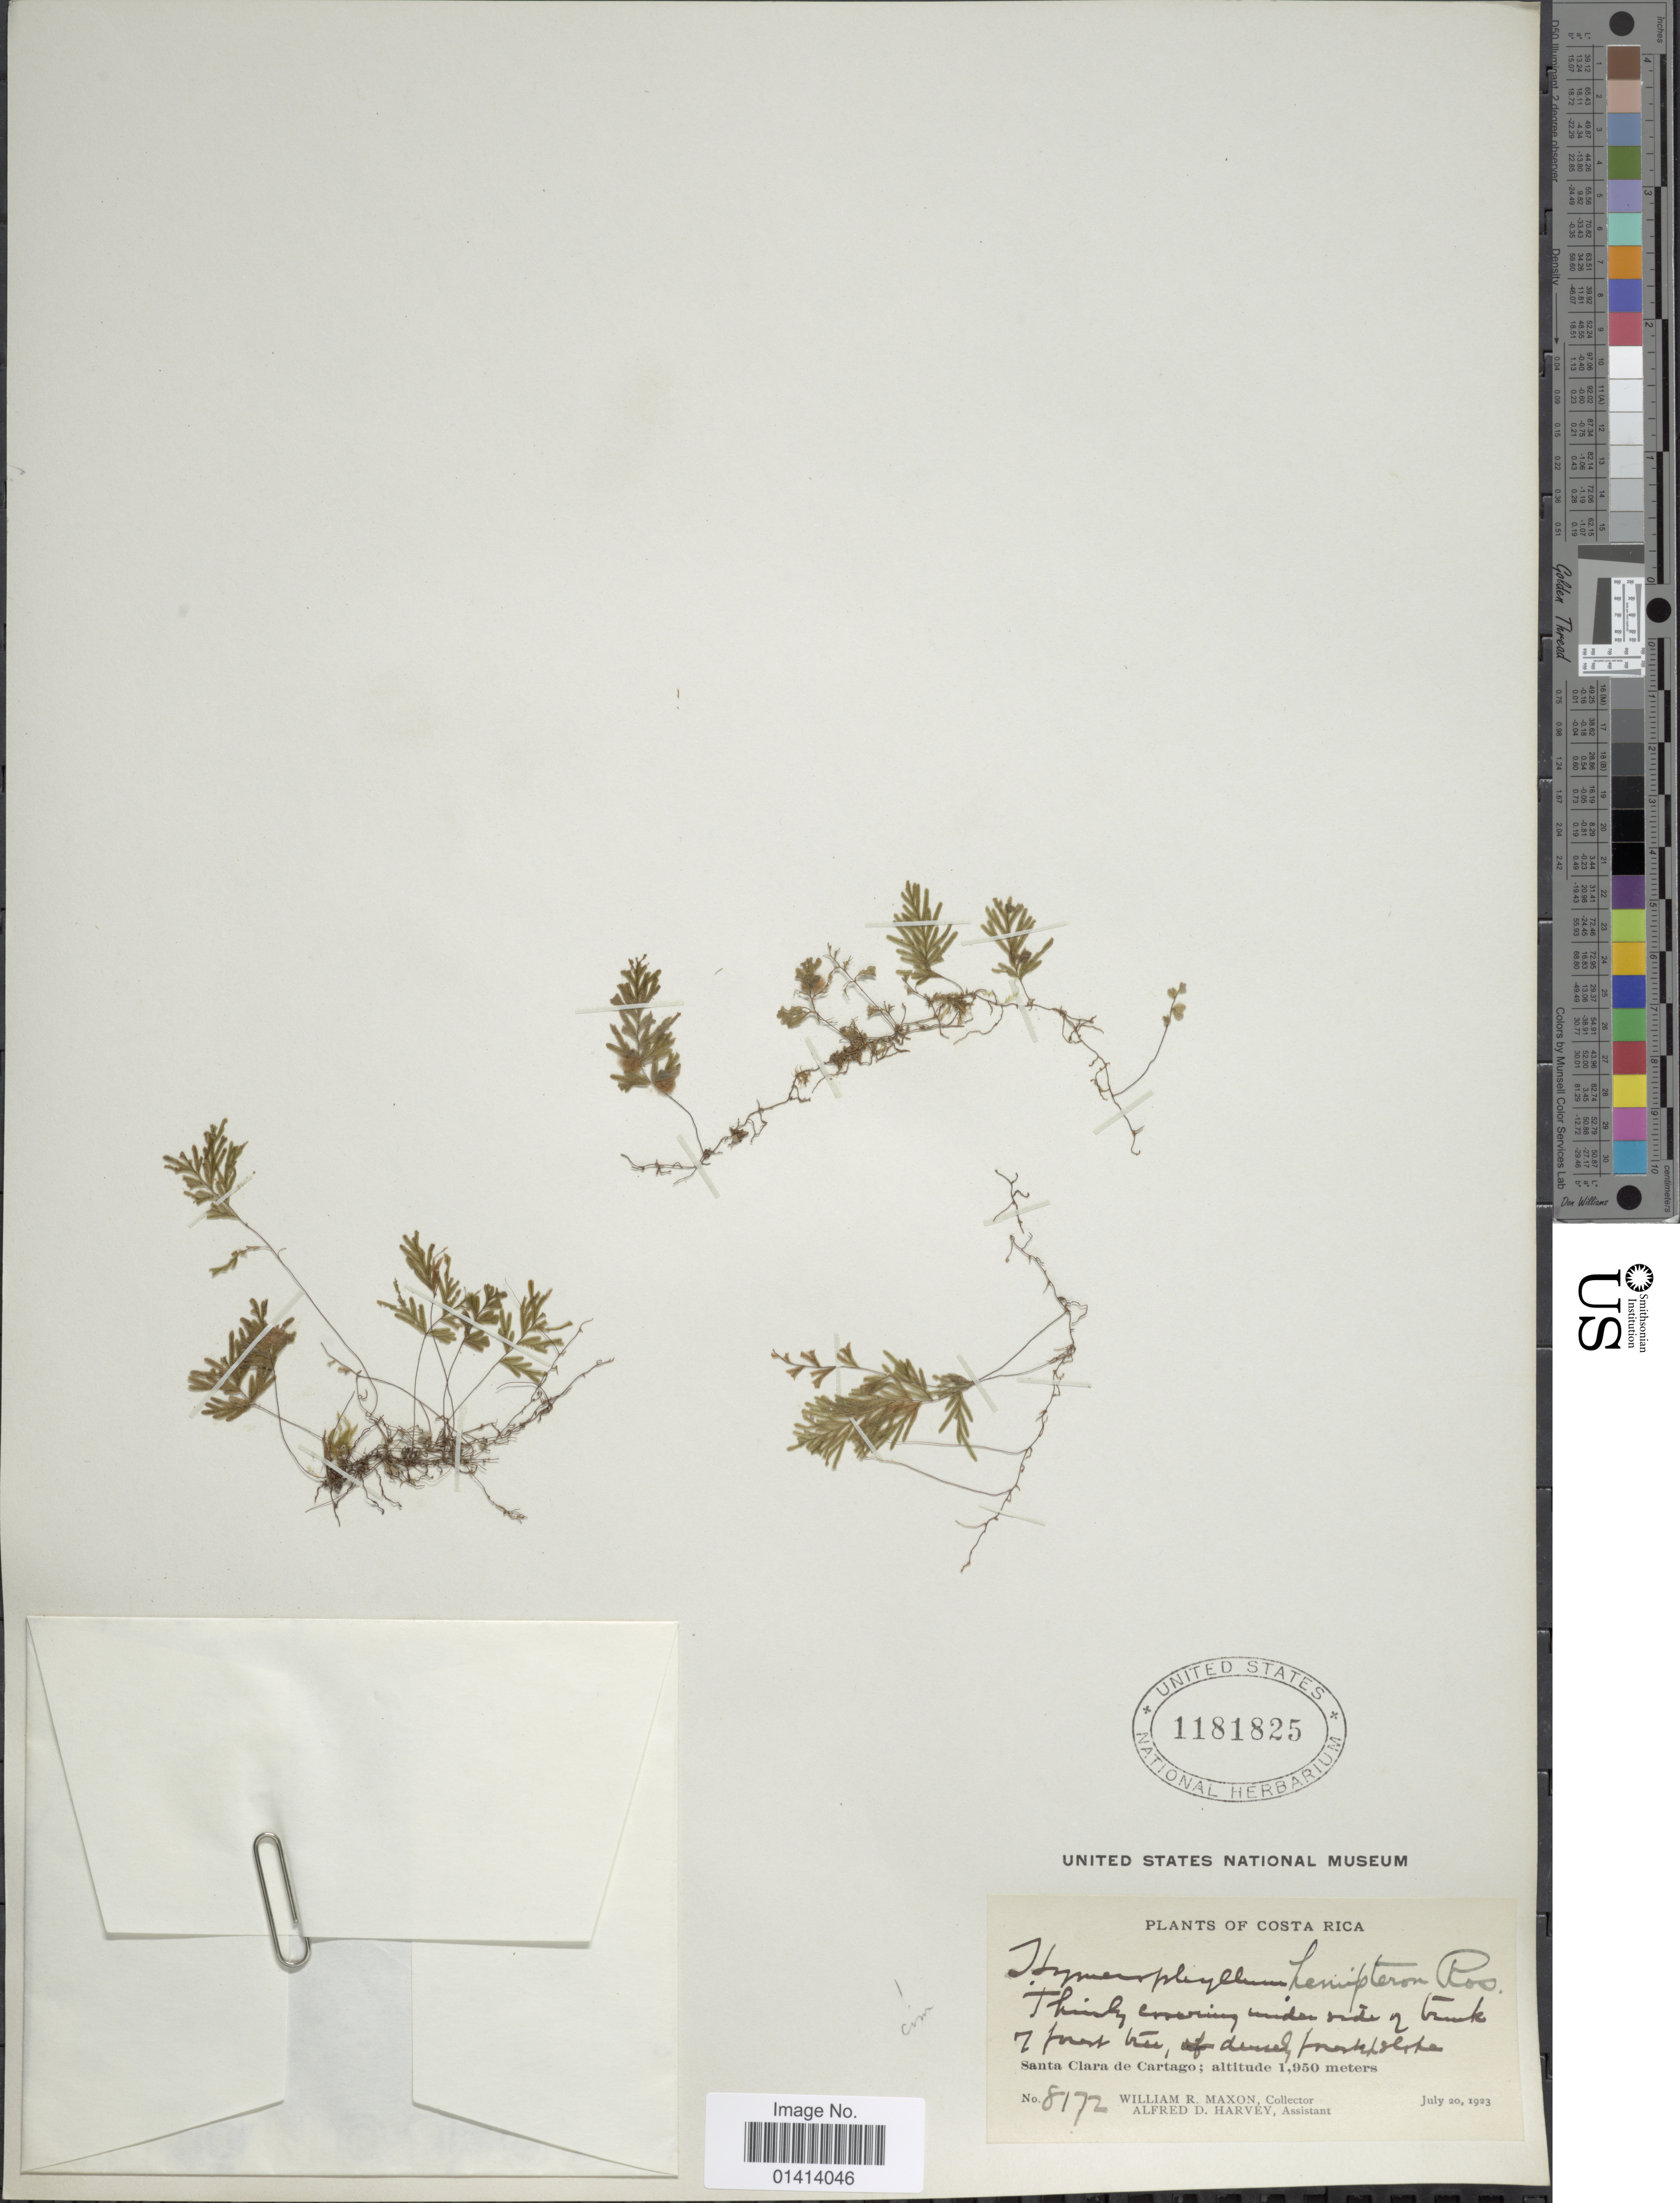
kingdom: Plantae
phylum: Tracheophyta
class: Polypodiopsida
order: Hymenophyllales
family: Hymenophyllaceae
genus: Hymenophyllum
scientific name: Hymenophyllum hemipteron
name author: Rosenst.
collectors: W. R. Maxon & A. D. Harvey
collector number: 8172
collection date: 1923-07-20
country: Costa Rica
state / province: Cartago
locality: Santa Clara de Cartago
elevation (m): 1950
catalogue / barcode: US 1181825